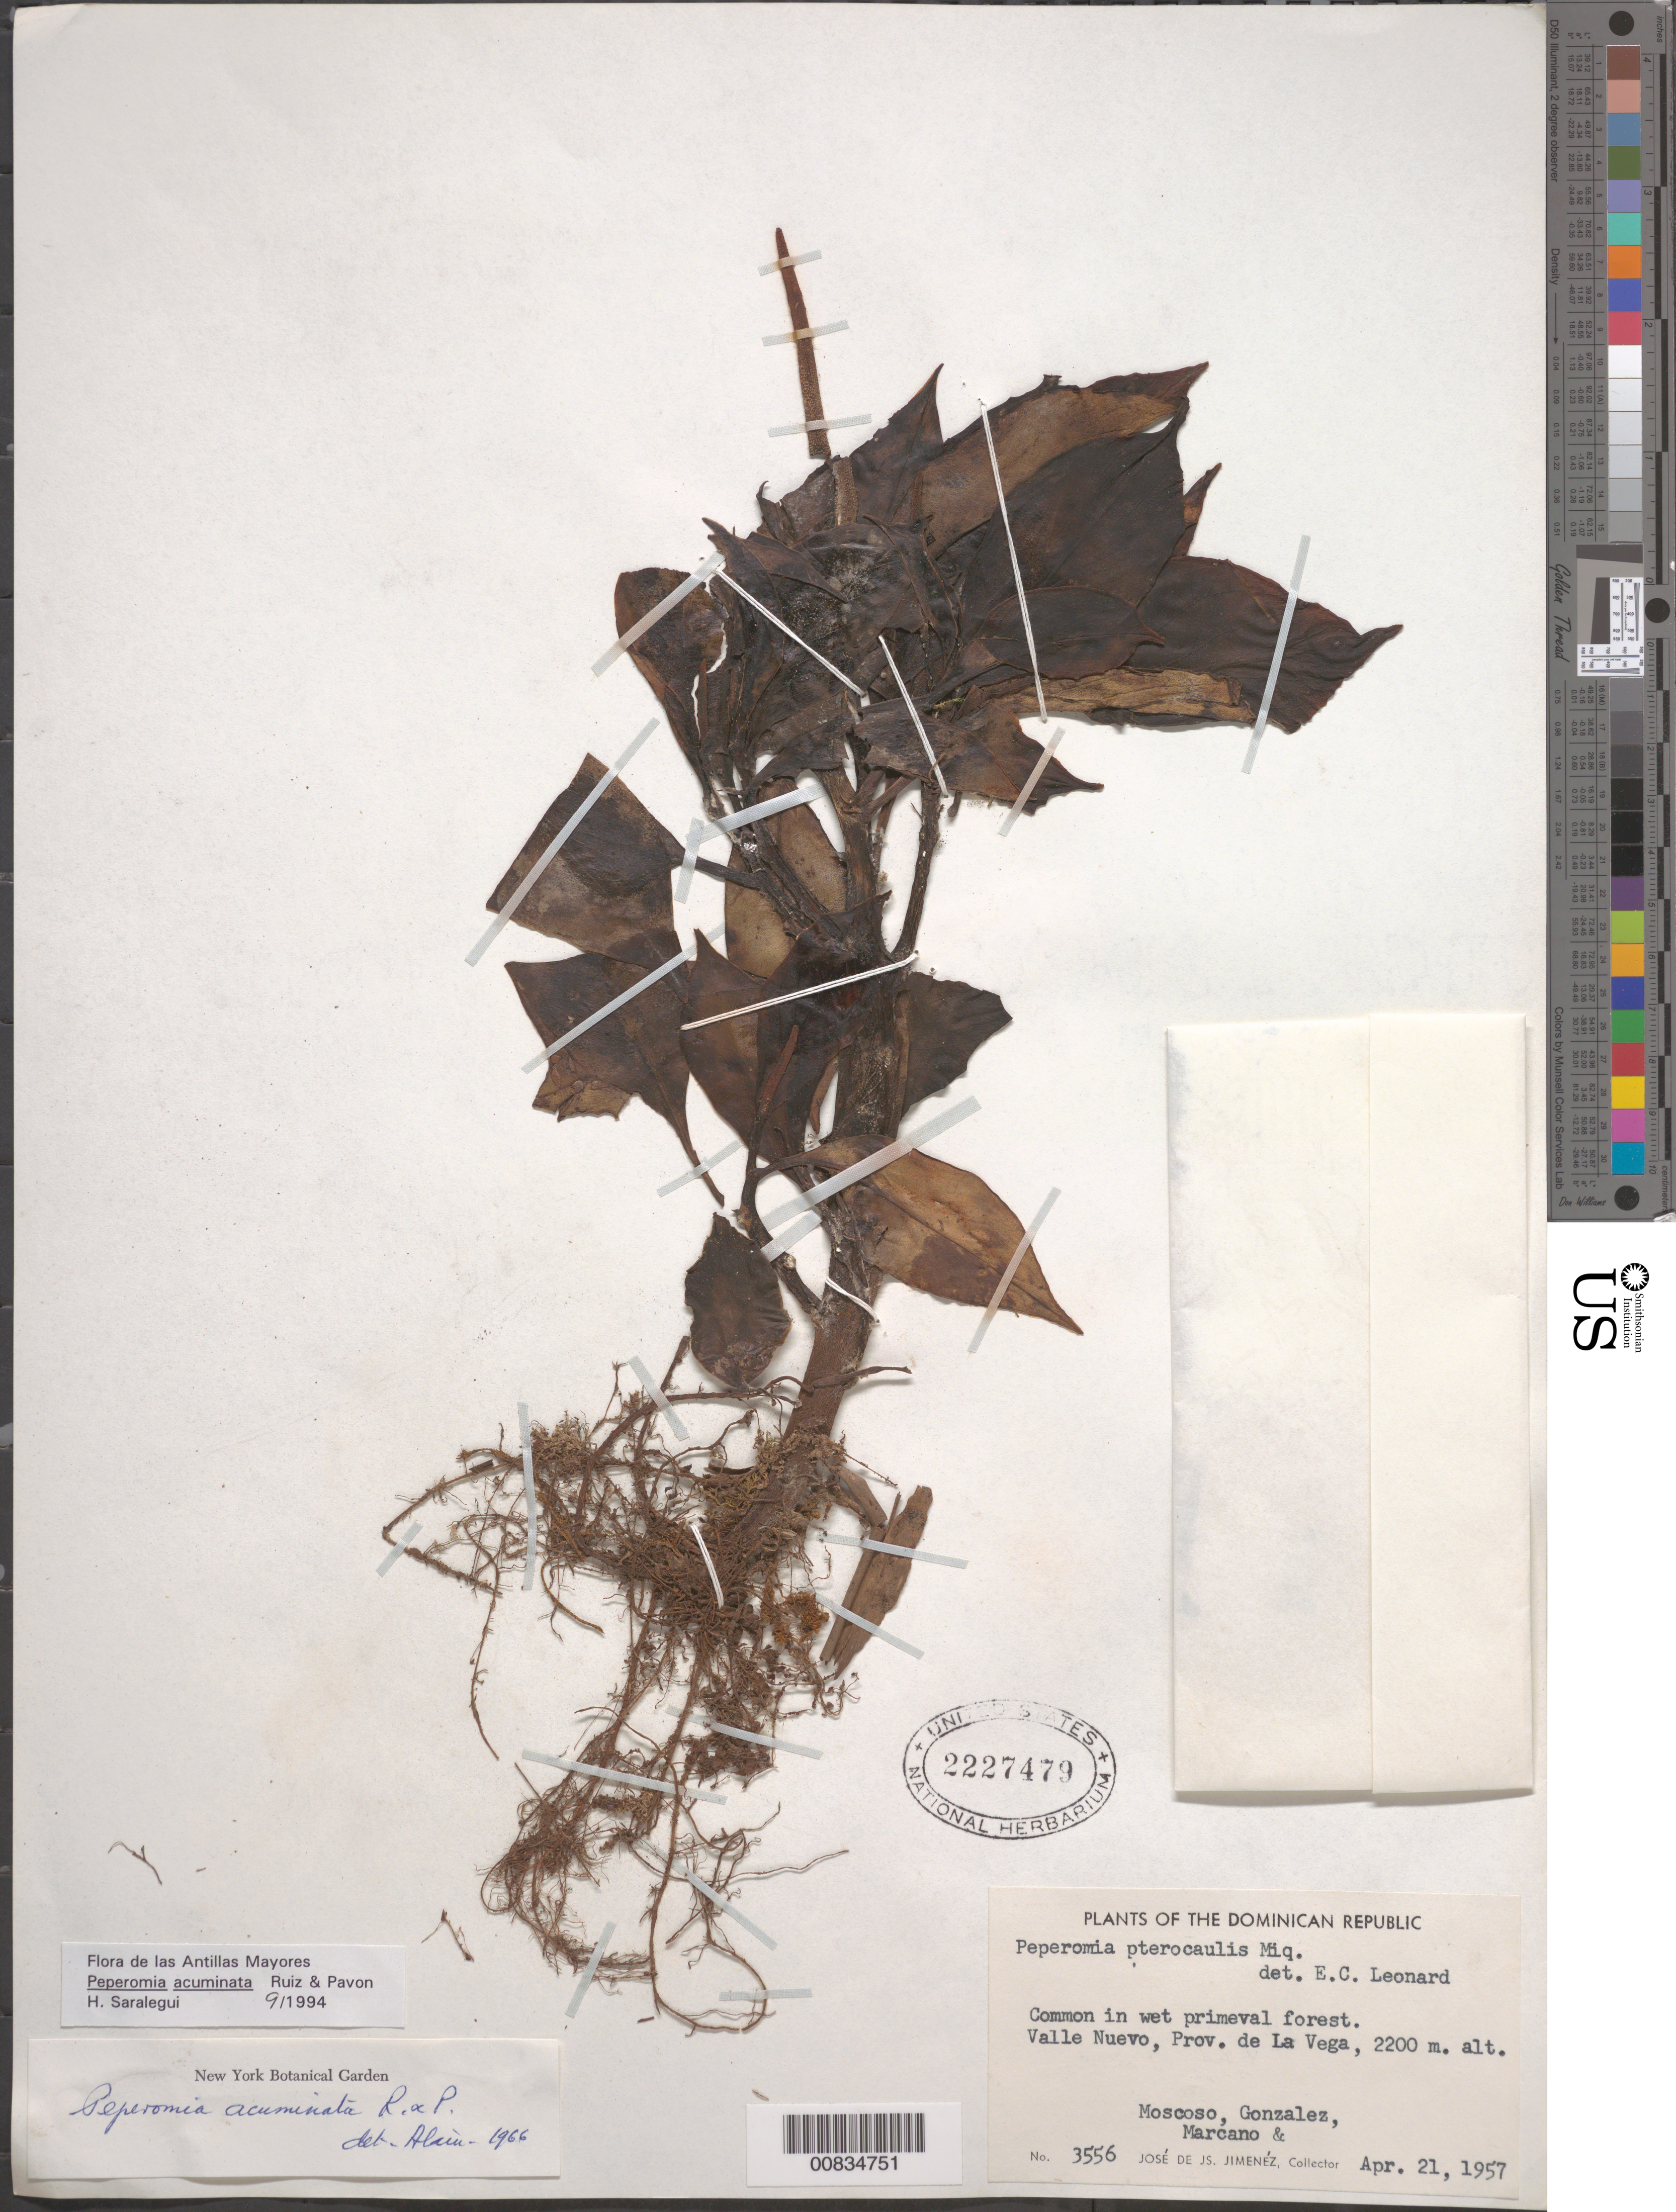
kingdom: Plantae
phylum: Tracheophyta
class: Magnoliopsida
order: Piperales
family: Piperaceae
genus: Peperomia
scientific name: Peperomia acuminata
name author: Ruiz & Pav.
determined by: Saralegui Boza, H., (HAJB), Jardin Botanico Nacional (Habana)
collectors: J. J. Jiménez, -. Moscoso, -. Gonzalez & E. J. Marcano F.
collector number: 3556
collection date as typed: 21 Apr 1957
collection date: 1957-04-21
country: Dominican Republic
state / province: La Vega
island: Hispaniola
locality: Valle Nuevo.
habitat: Wet primeval forest.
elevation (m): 2200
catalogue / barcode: US 2227479